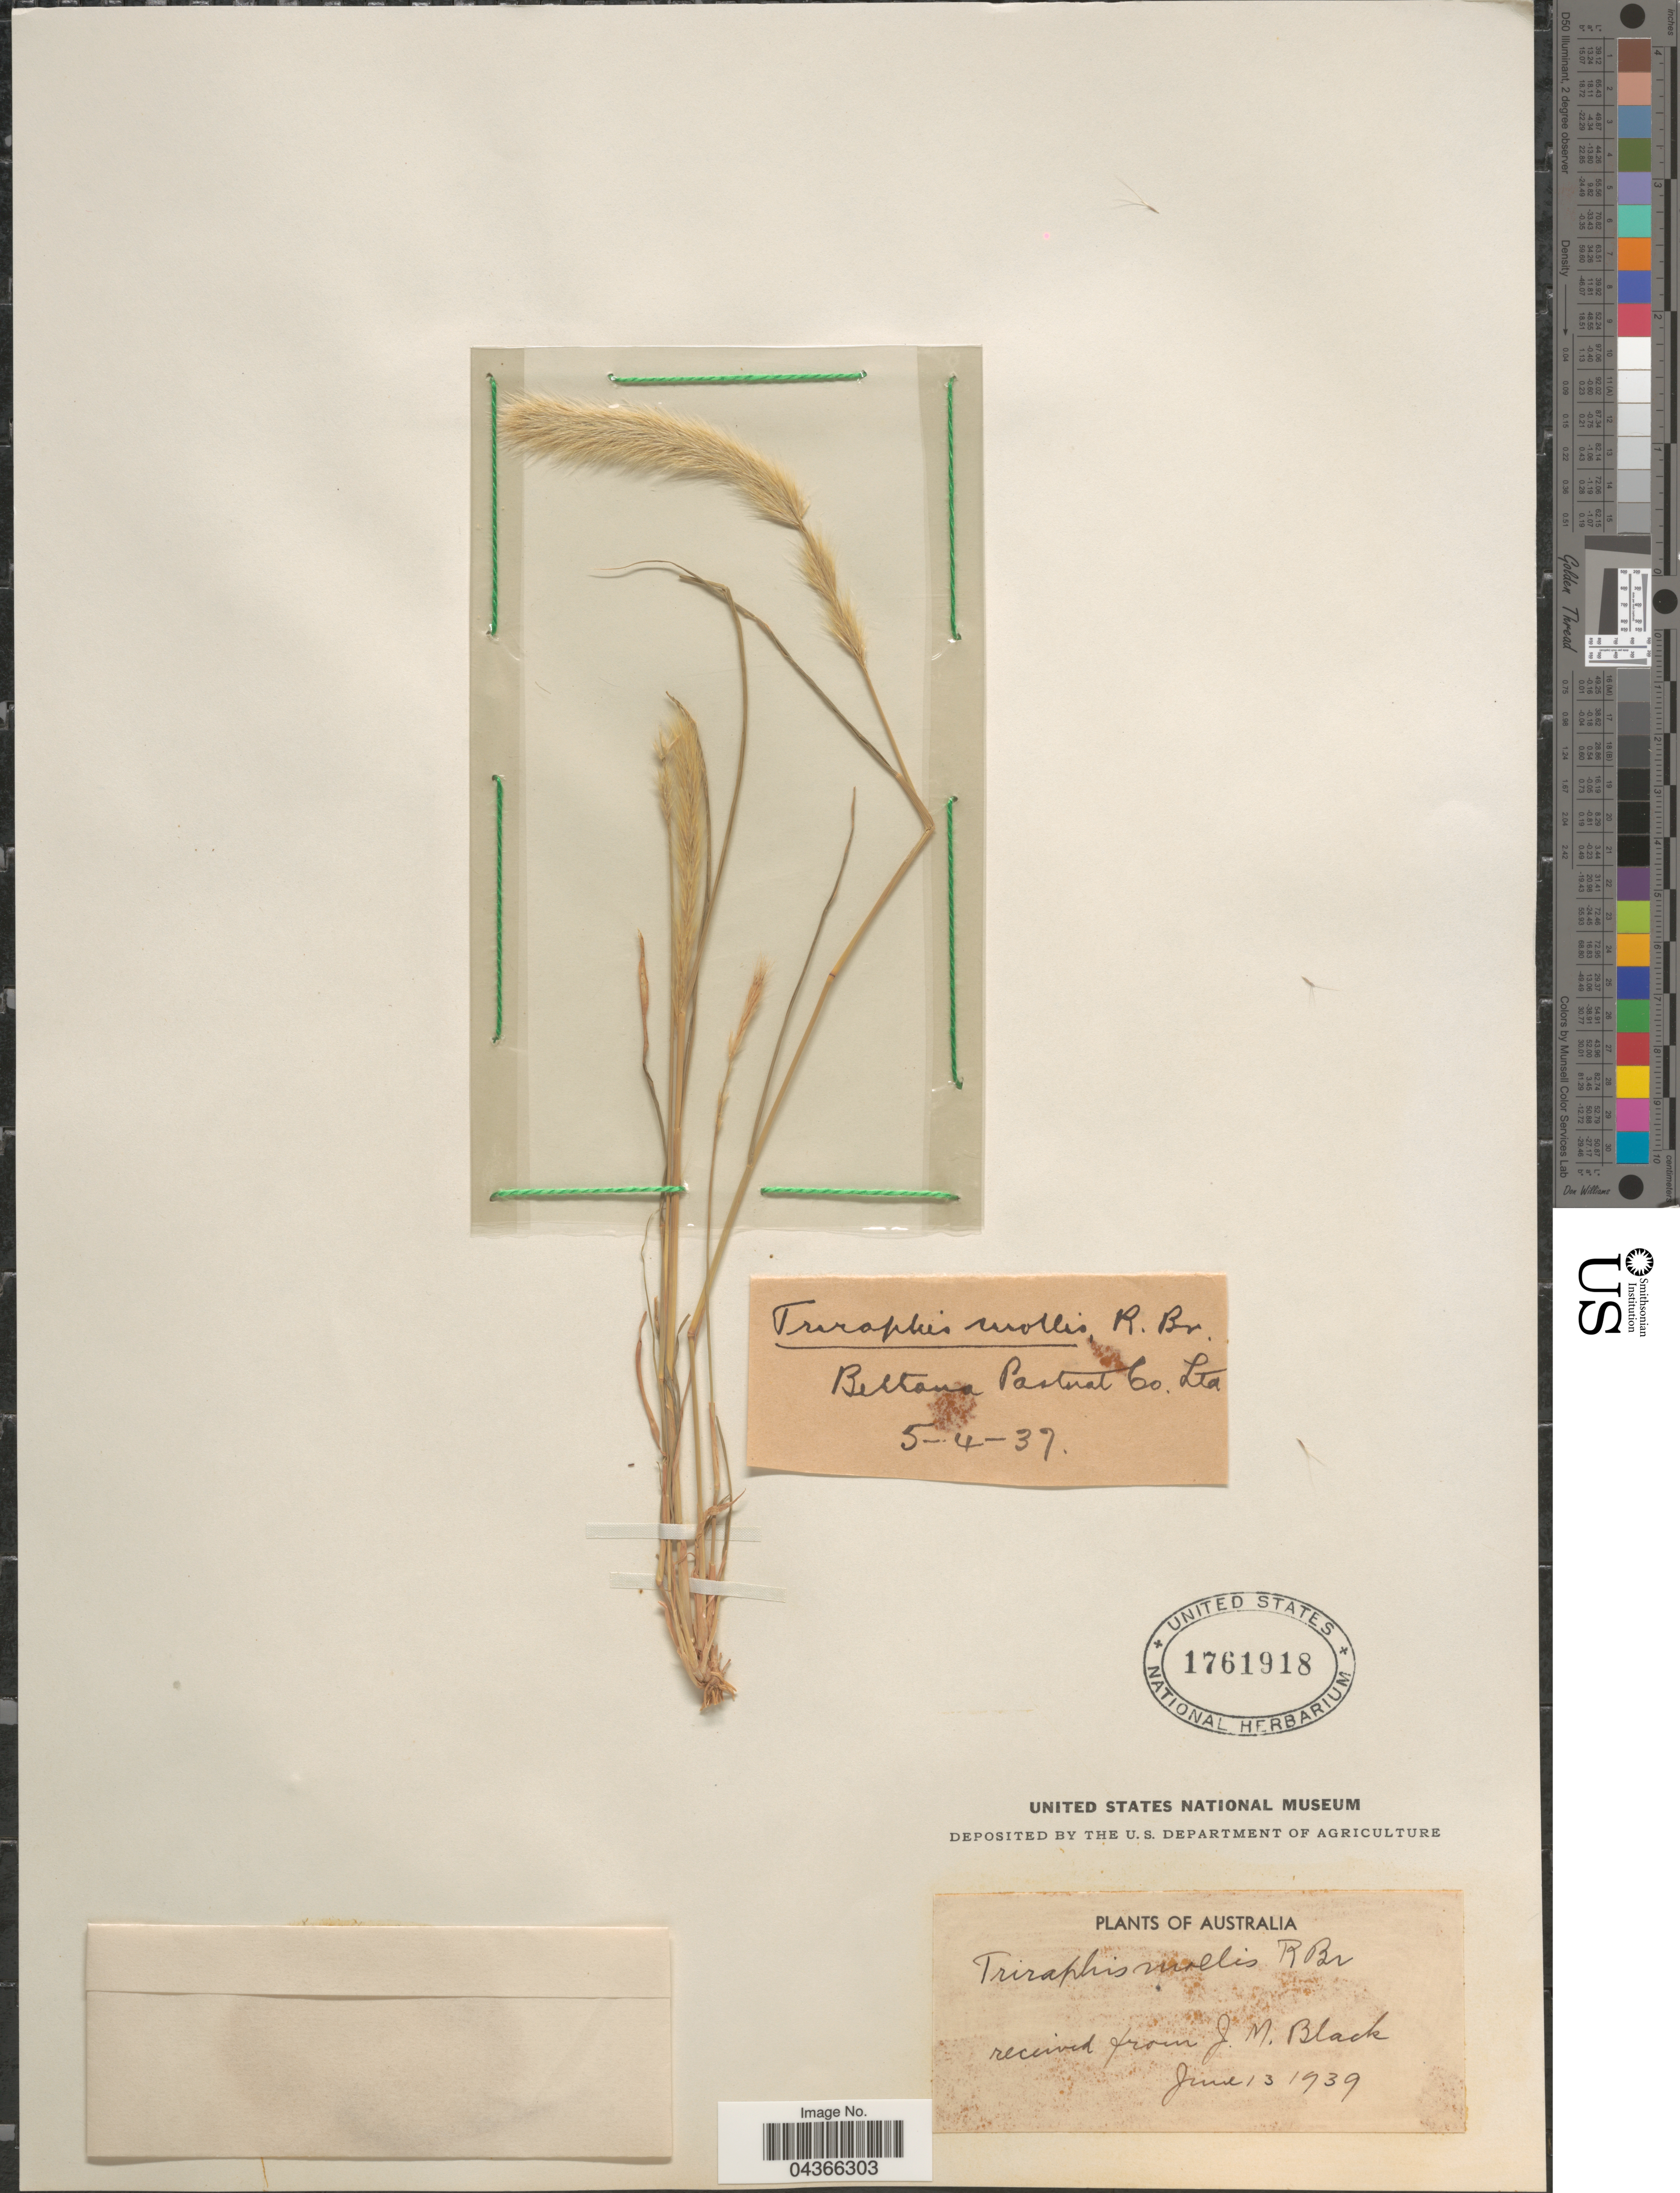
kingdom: Plantae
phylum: Tracheophyta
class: Liliopsida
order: Poales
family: Poaceae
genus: Triraphis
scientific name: Triraphis mollis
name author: R. Br.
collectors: J. M. Black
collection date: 1939-06-13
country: Australia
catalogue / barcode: US 1761918-2